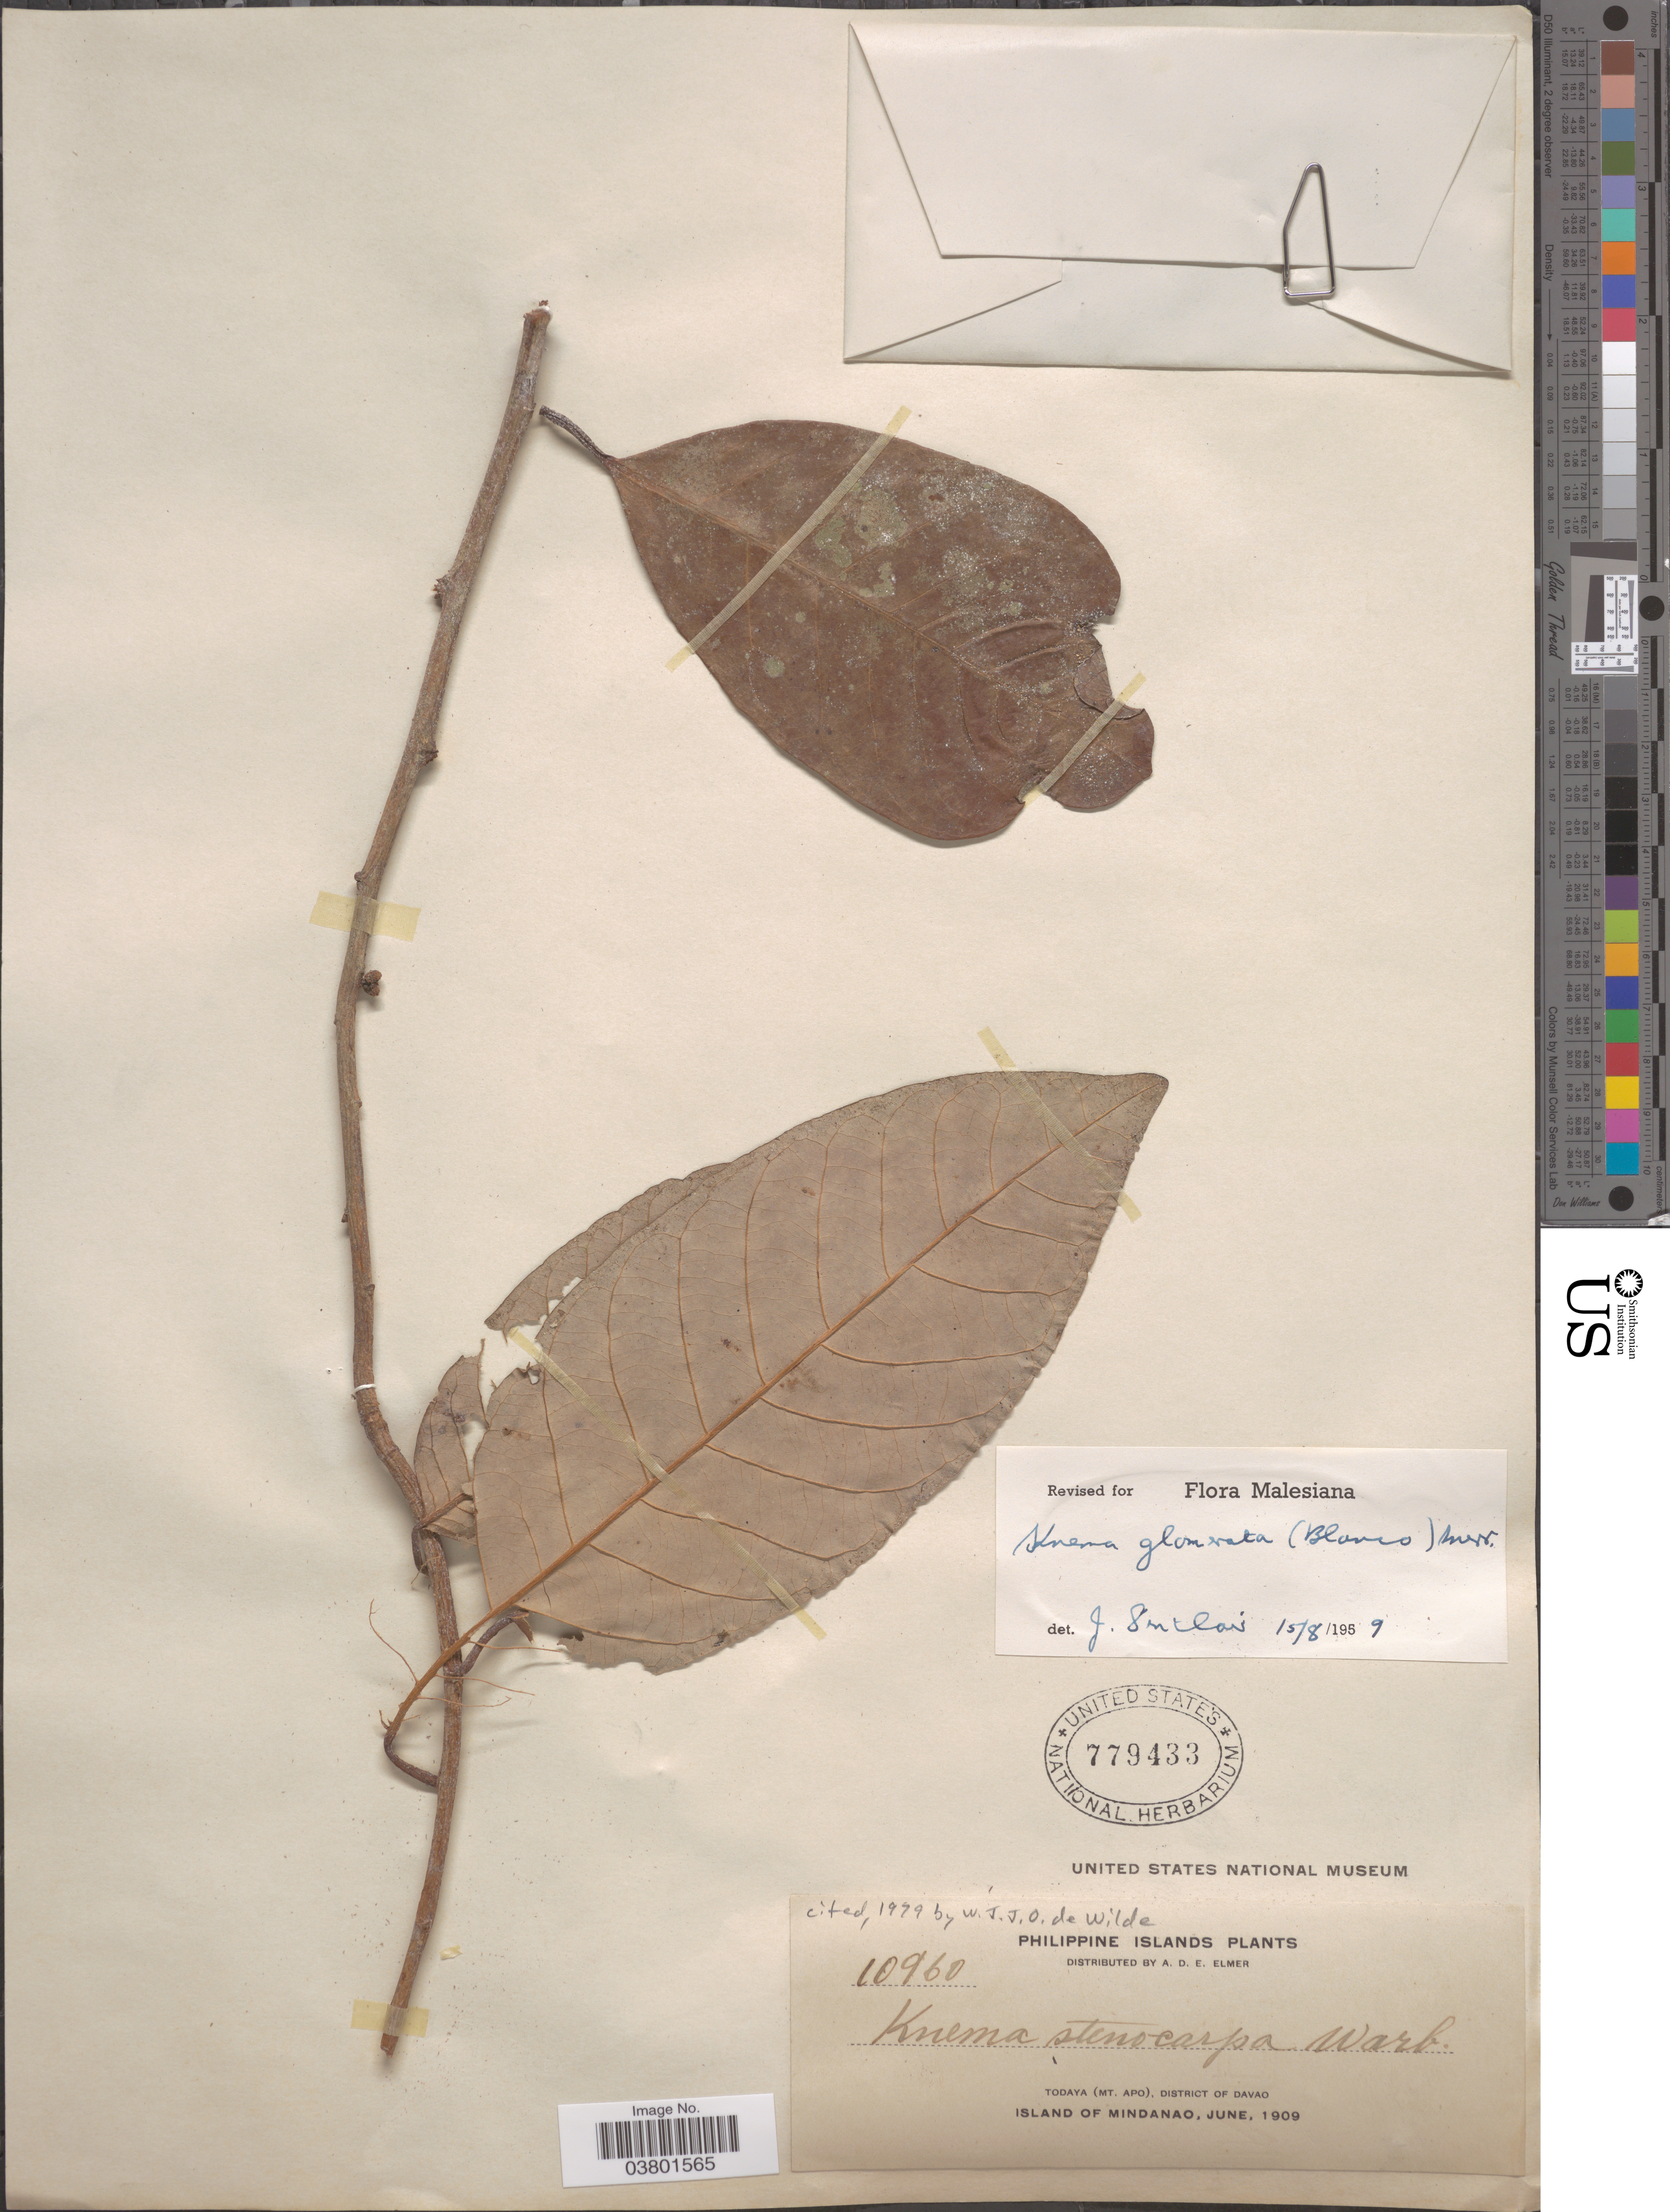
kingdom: Plantae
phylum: Tracheophyta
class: Magnoliopsida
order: Magnoliales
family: Myristicaceae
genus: Knema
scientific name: Knema stenocarpa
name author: Warb.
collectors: A. D. E. Elmer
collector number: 10960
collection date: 1909-06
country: Philippines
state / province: Davao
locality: Philippine Island. Todaya (Mt. Apo), District of Davao. Island of Mindanao.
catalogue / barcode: US 779433